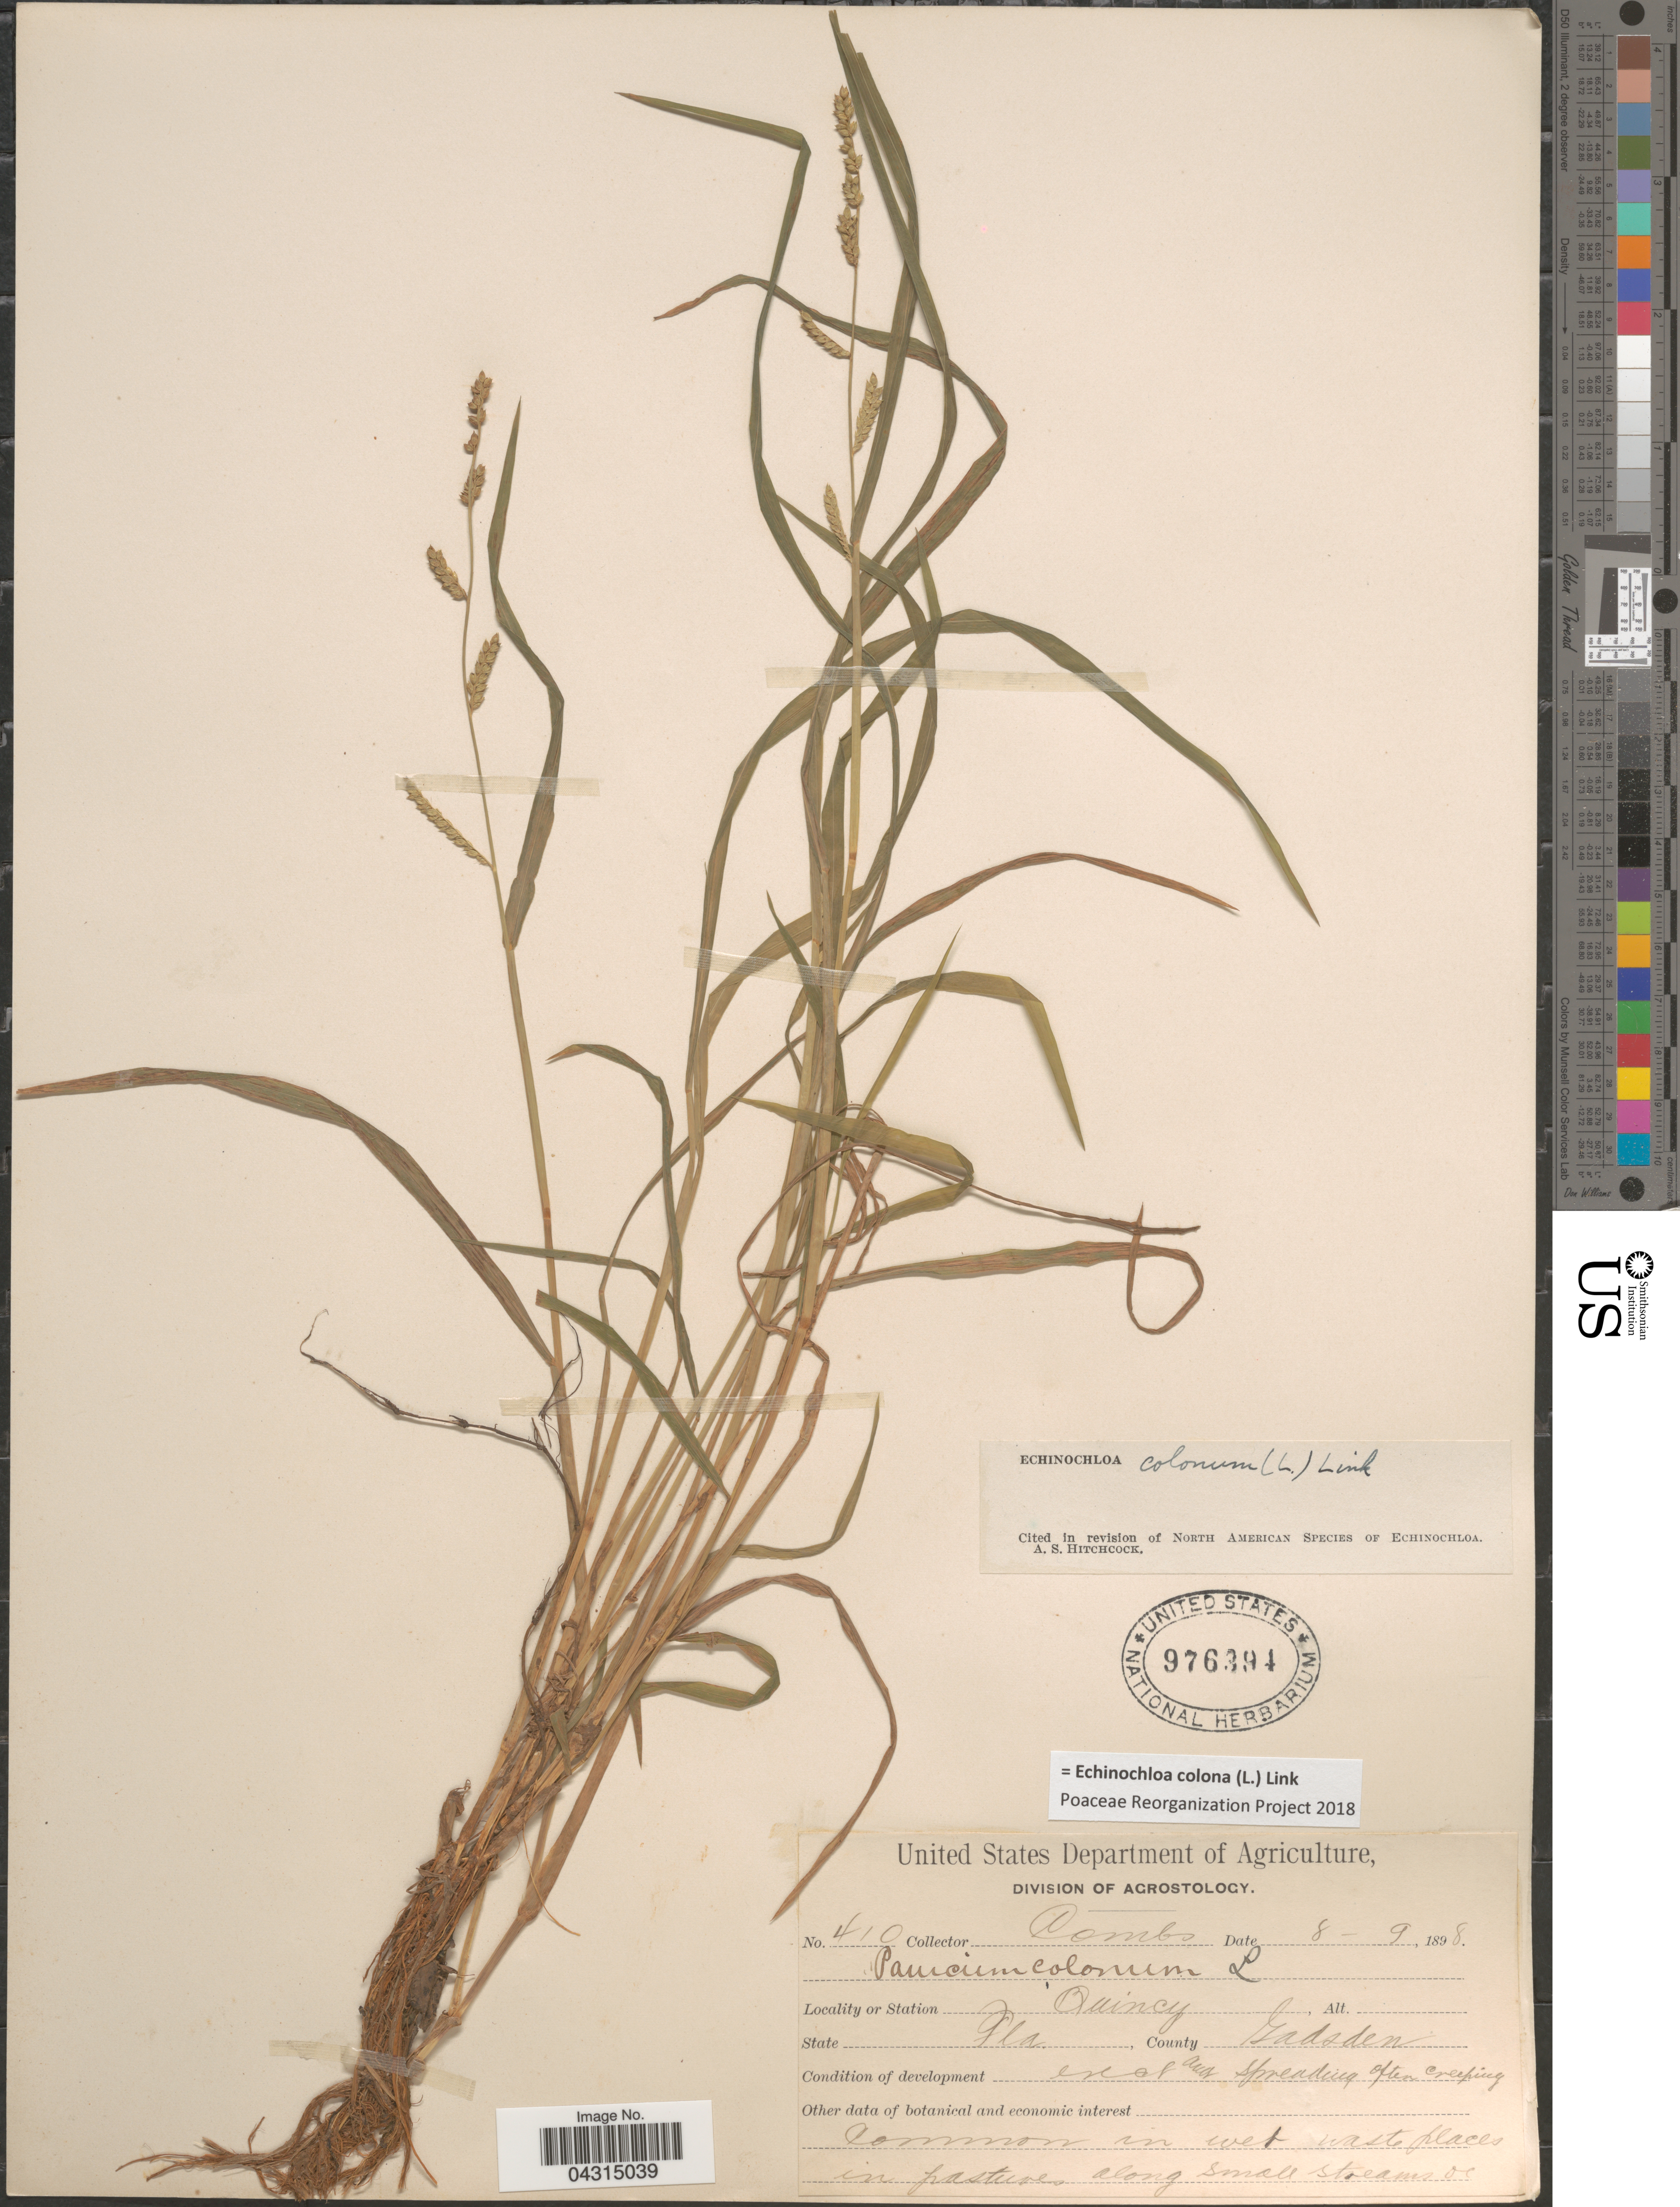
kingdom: Plantae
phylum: Tracheophyta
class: Liliopsida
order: Poales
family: Poaceae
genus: Echinochloa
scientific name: Echinochloa colona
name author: (L.) Link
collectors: -. Combs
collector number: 410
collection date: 1898-08-09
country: United States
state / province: Florida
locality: Station Quincy. County Gadsden.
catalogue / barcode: US 976394